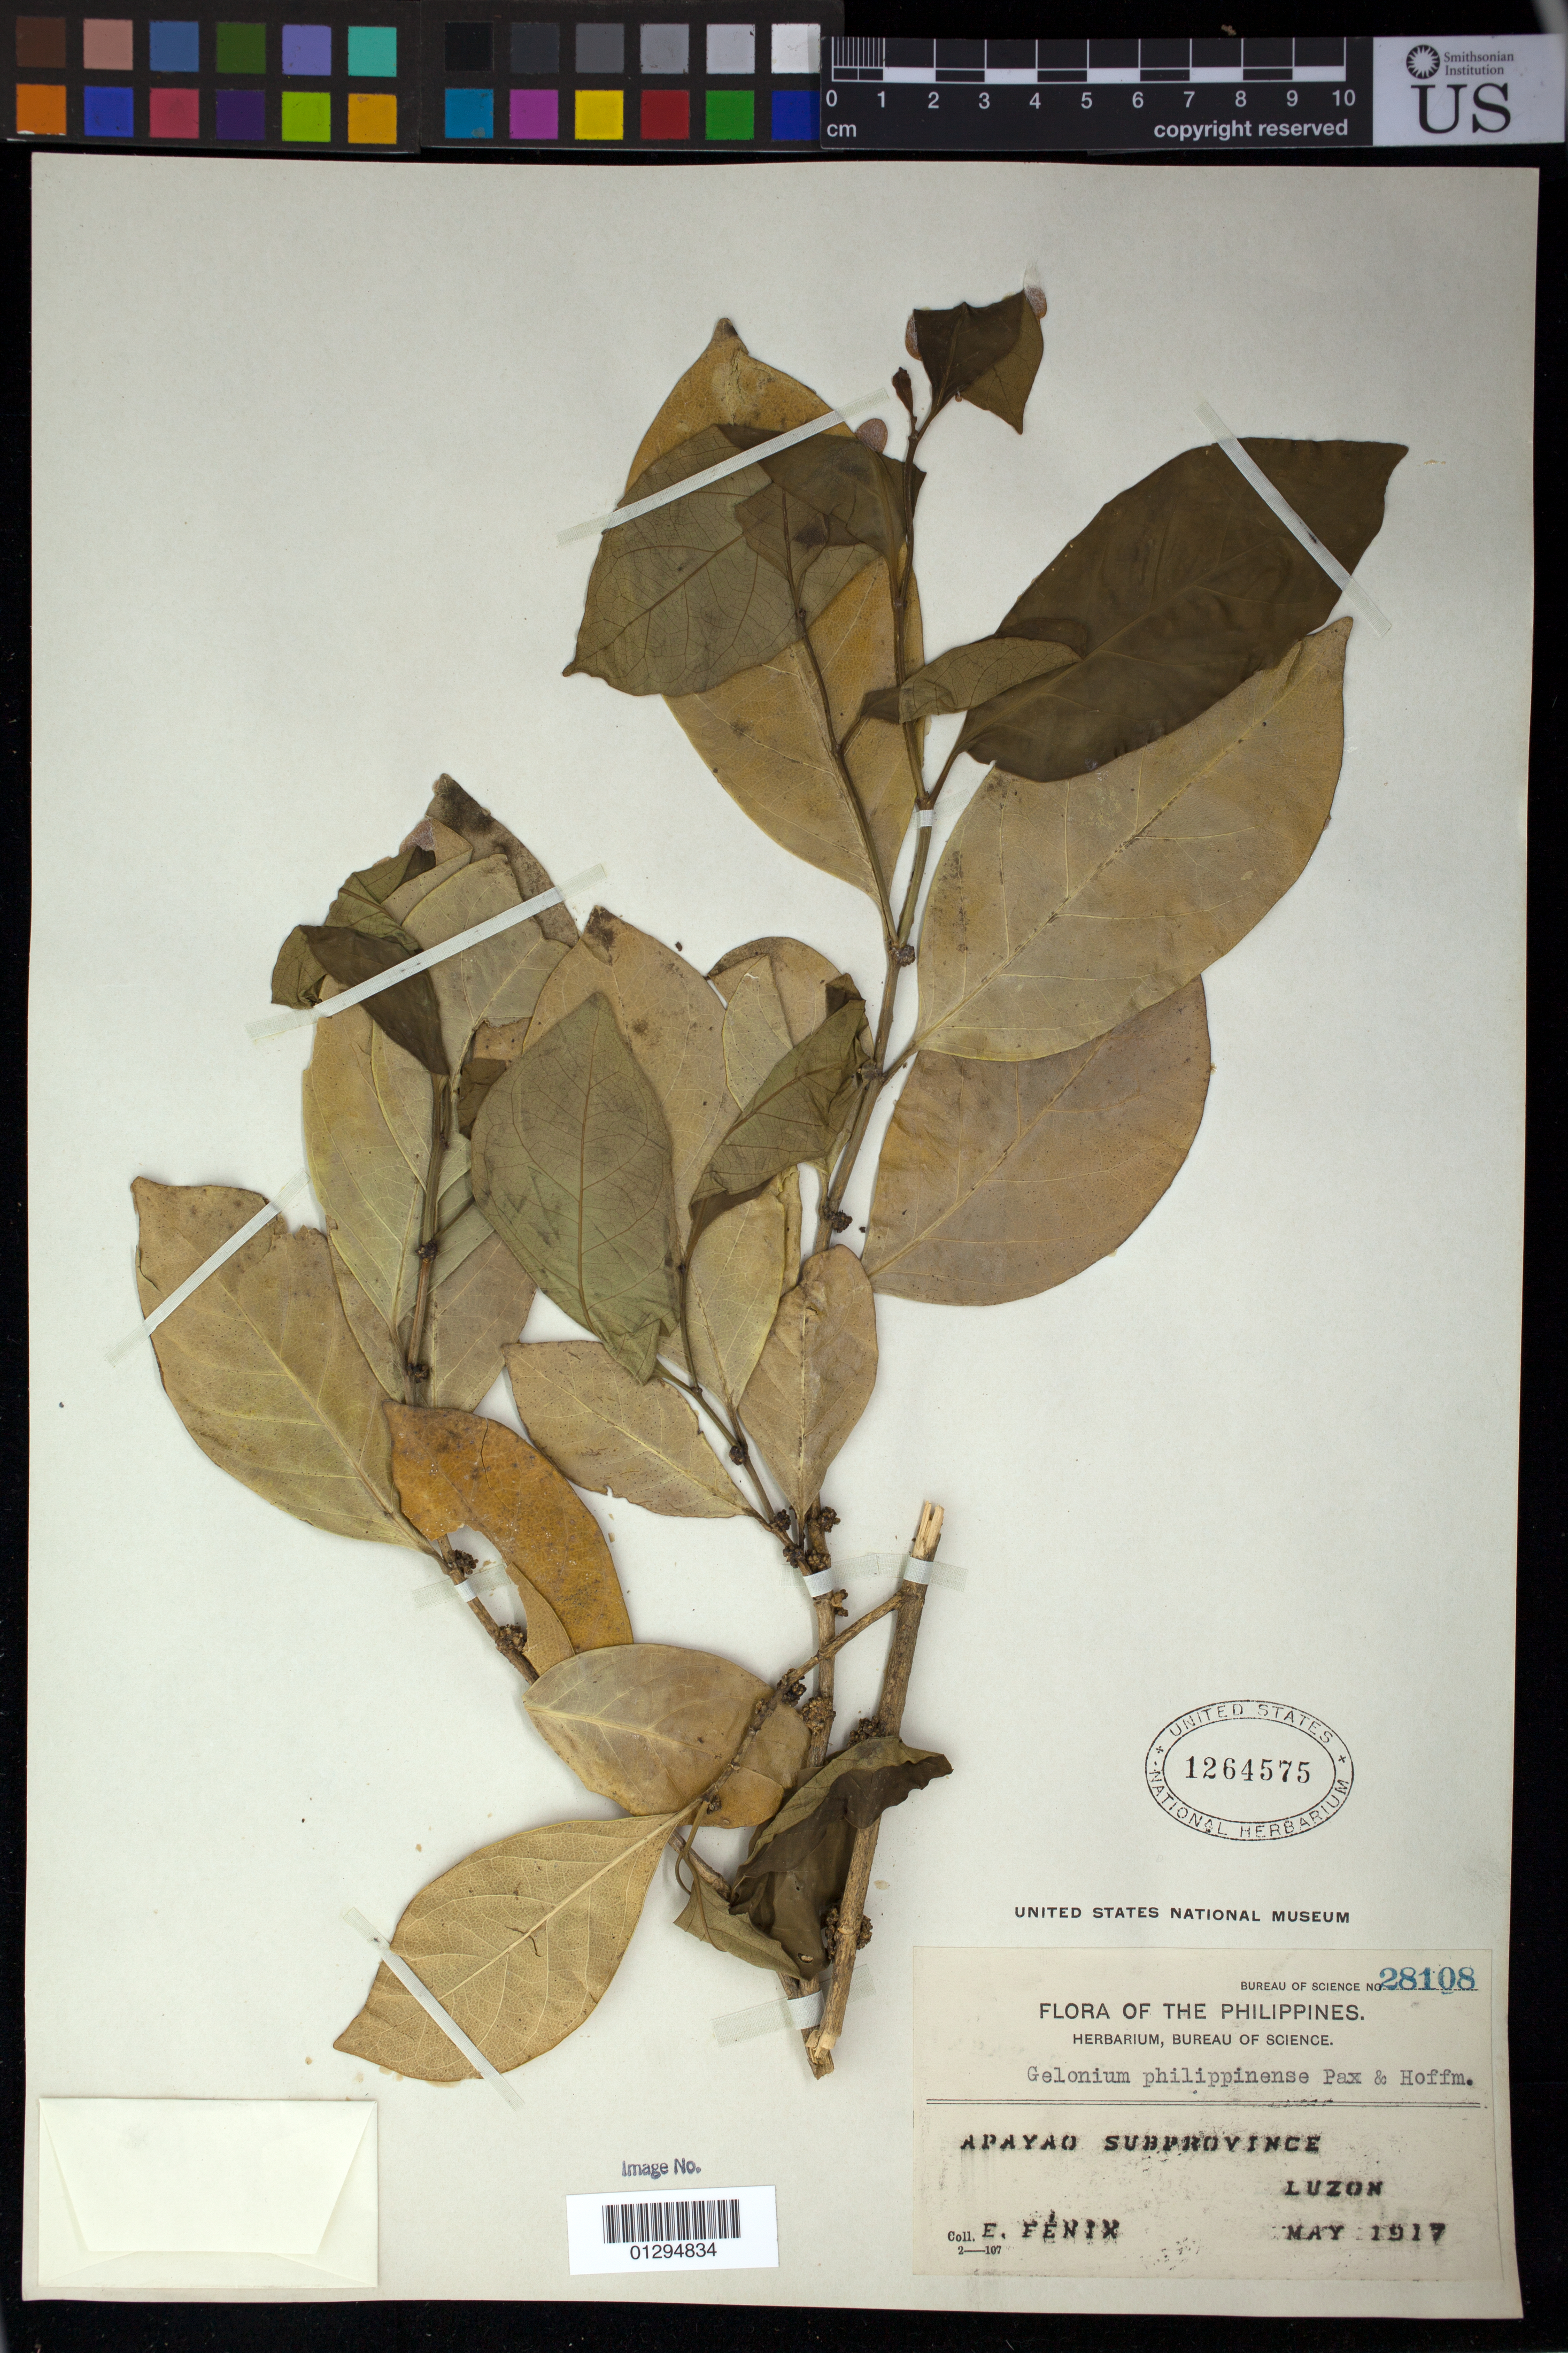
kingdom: Plantae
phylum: Tracheophyta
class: Magnoliopsida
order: Malpighiales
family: Euphorbiaceae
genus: Suregada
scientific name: Suregada philippinensis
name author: (Pax & K. Hoffm.) Croizat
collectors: E. Fenix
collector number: Bur. Sci. 28108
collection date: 1917-05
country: Philippines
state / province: Cordillera (Administrative Region)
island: Luzon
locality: Apayao Subprovince, Luzon.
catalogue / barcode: US 1264575